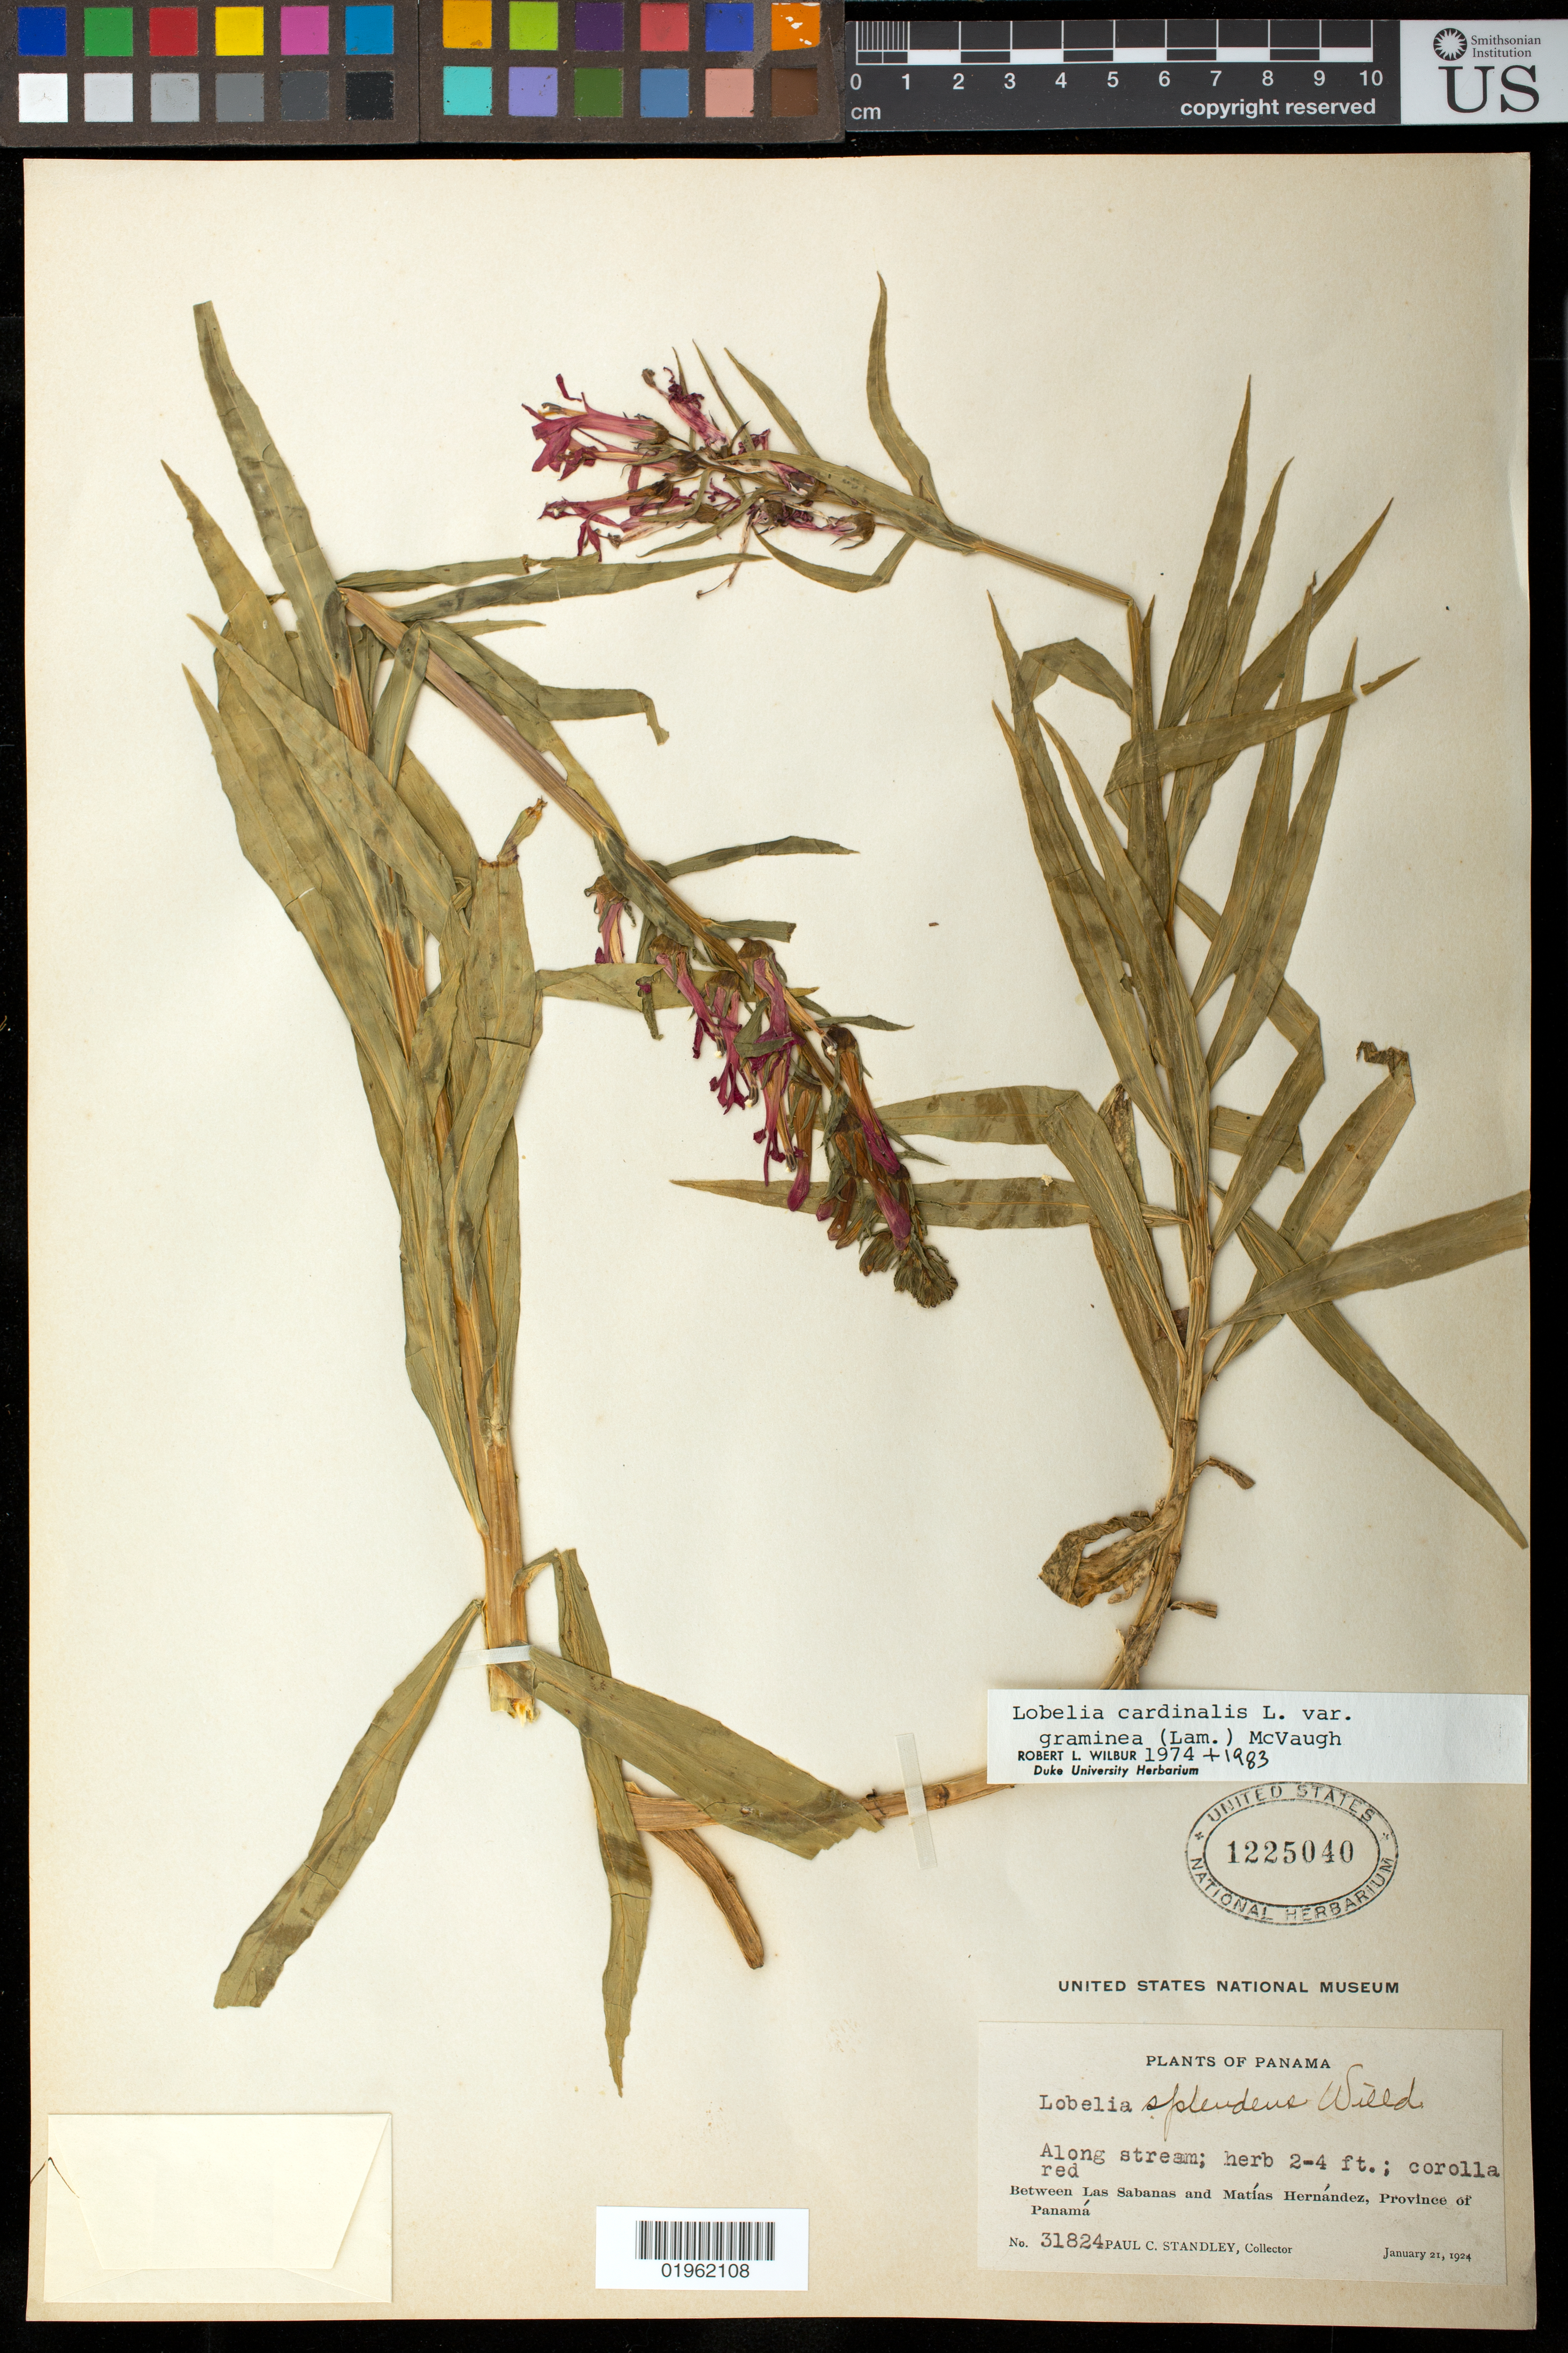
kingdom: Plantae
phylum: Tracheophyta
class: Magnoliopsida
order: Asterales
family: Campanulaceae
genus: Lobelia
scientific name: Lobelia cardinalis subsp. graminea var. (Lam.) McVaugh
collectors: P. C. Standley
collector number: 31824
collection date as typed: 21 Jan 1924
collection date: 1924-01-21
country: Panama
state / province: Panamá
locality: Between Las Sabanas and Matias Hernandez.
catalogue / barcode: US 1225040